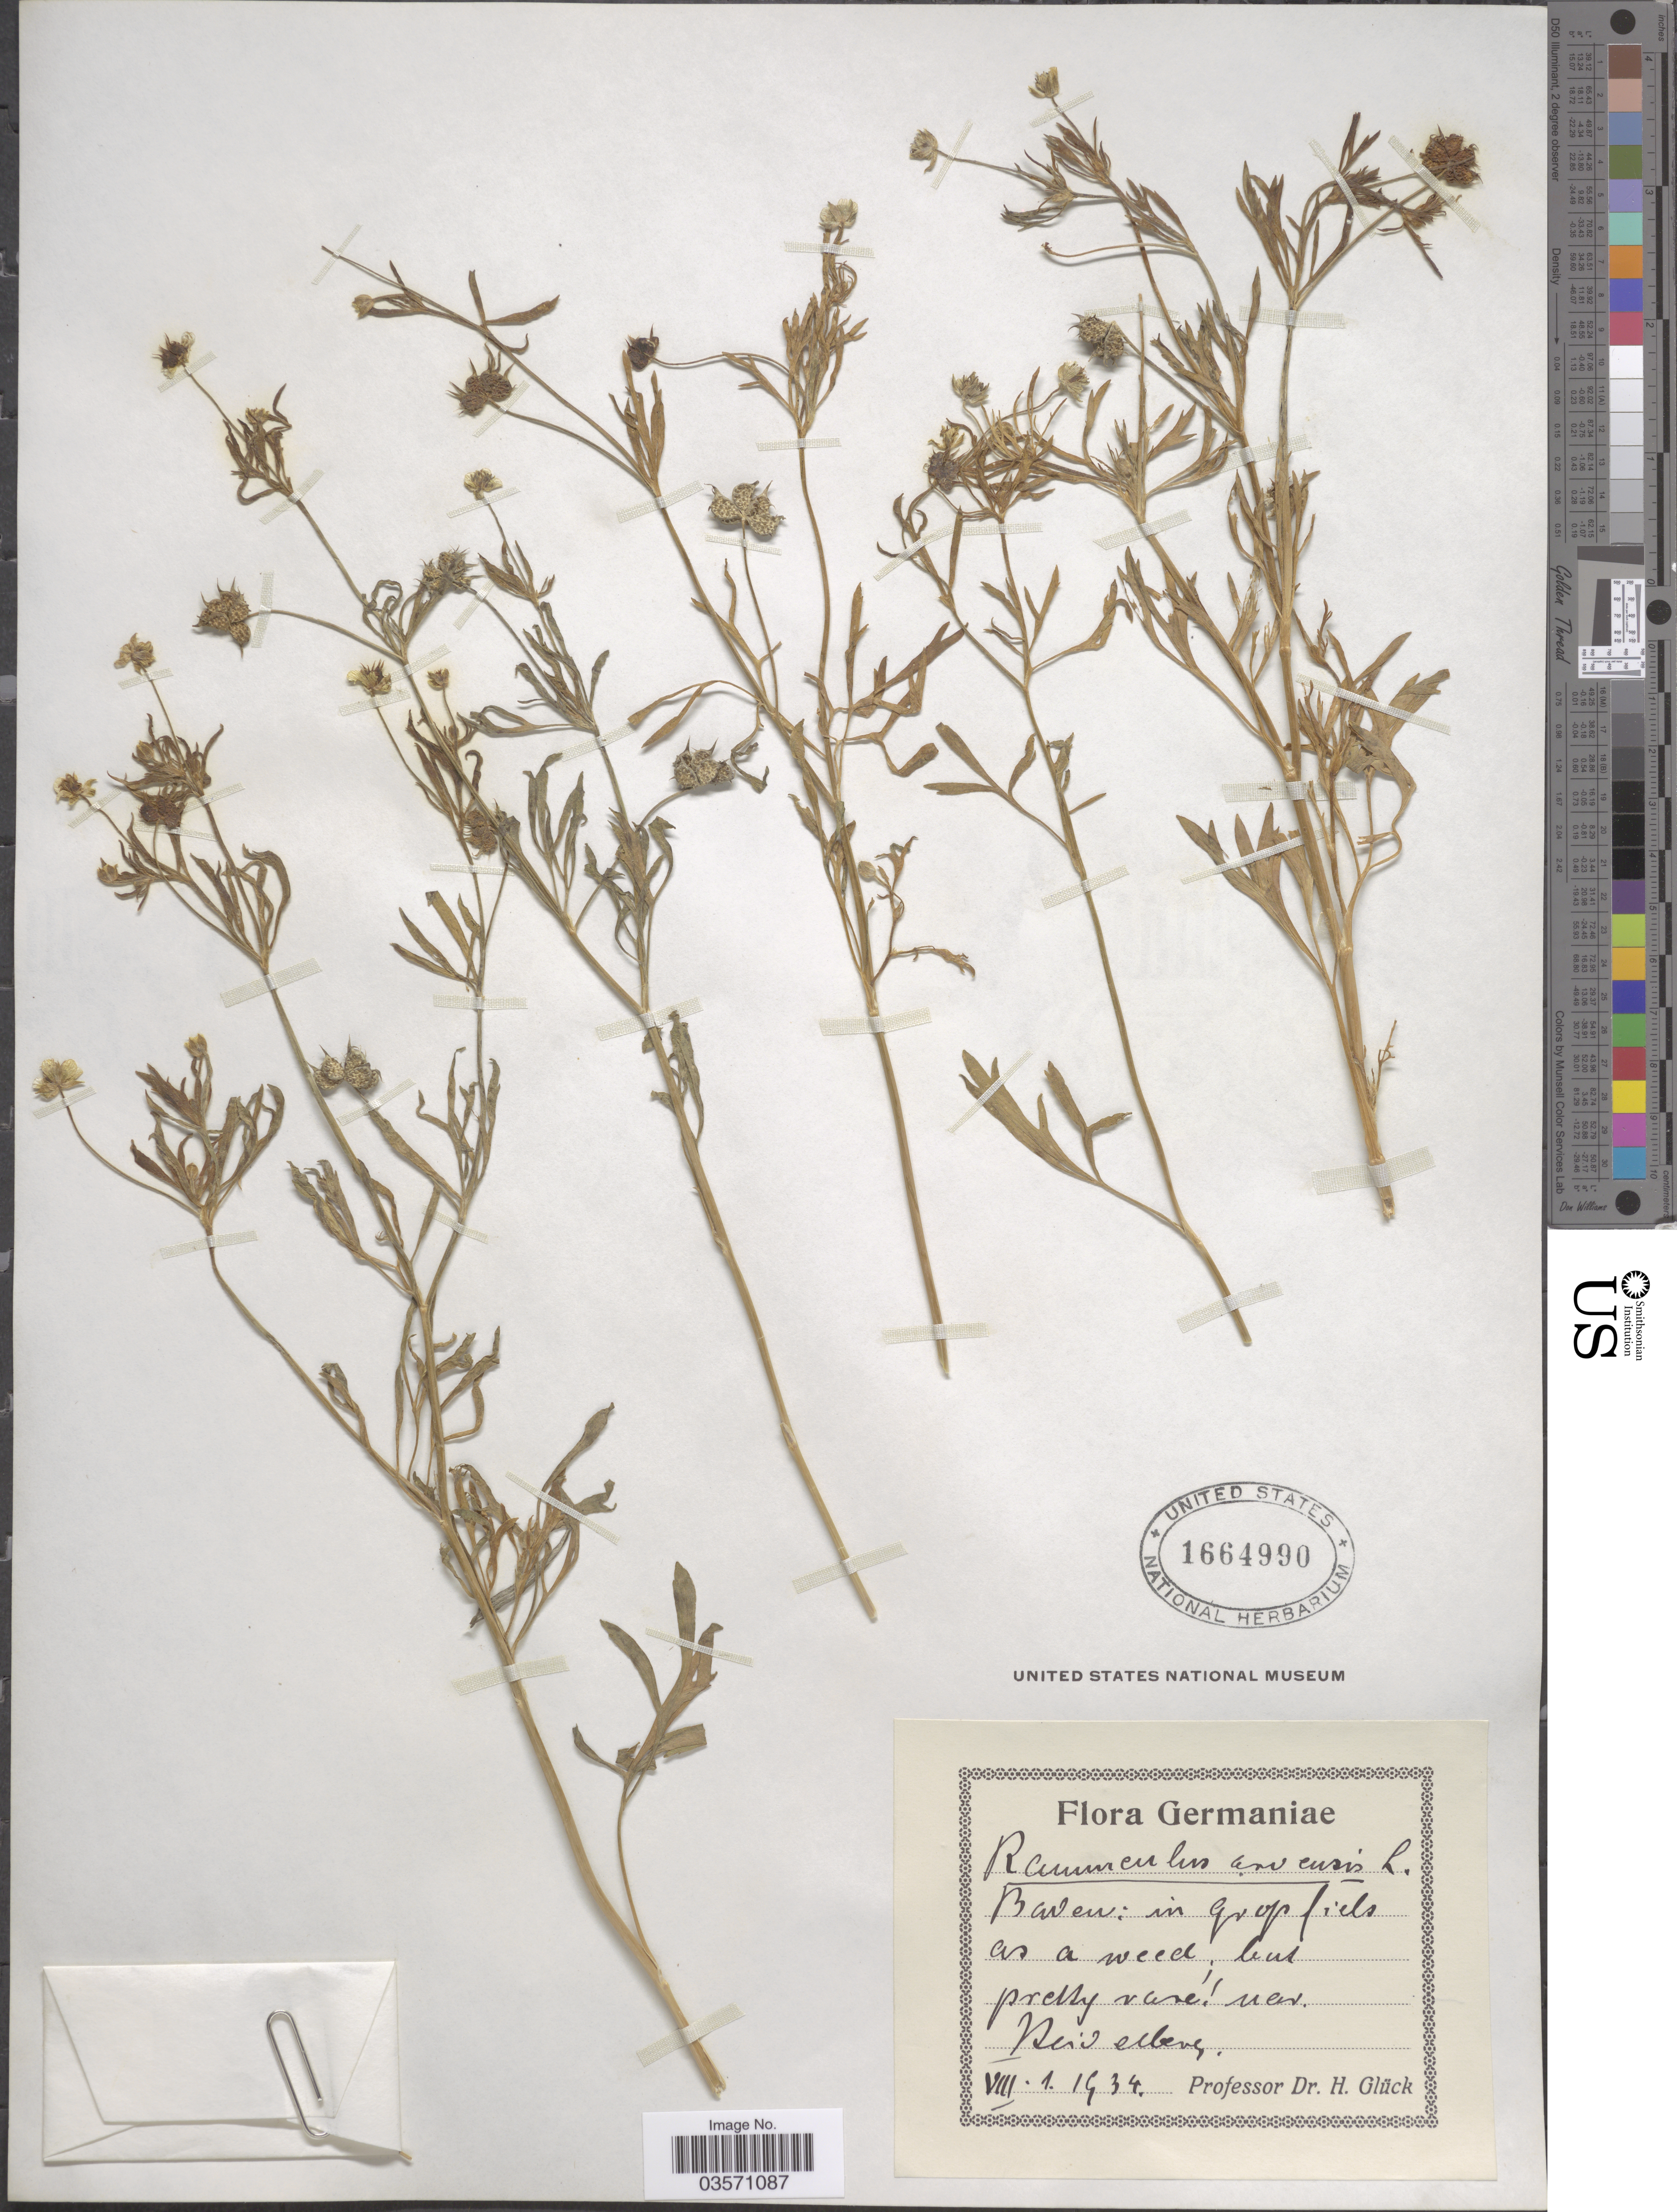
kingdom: Plantae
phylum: Tracheophyta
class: Magnoliopsida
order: Ranunculales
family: Ranunculaceae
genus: Ranunculus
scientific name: Ranunculus arvensis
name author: L.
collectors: H. Glück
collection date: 1934-08-01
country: Germany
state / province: Baden-Württemberg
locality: Baden: in qrop [interpreted] field.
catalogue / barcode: US 1664990